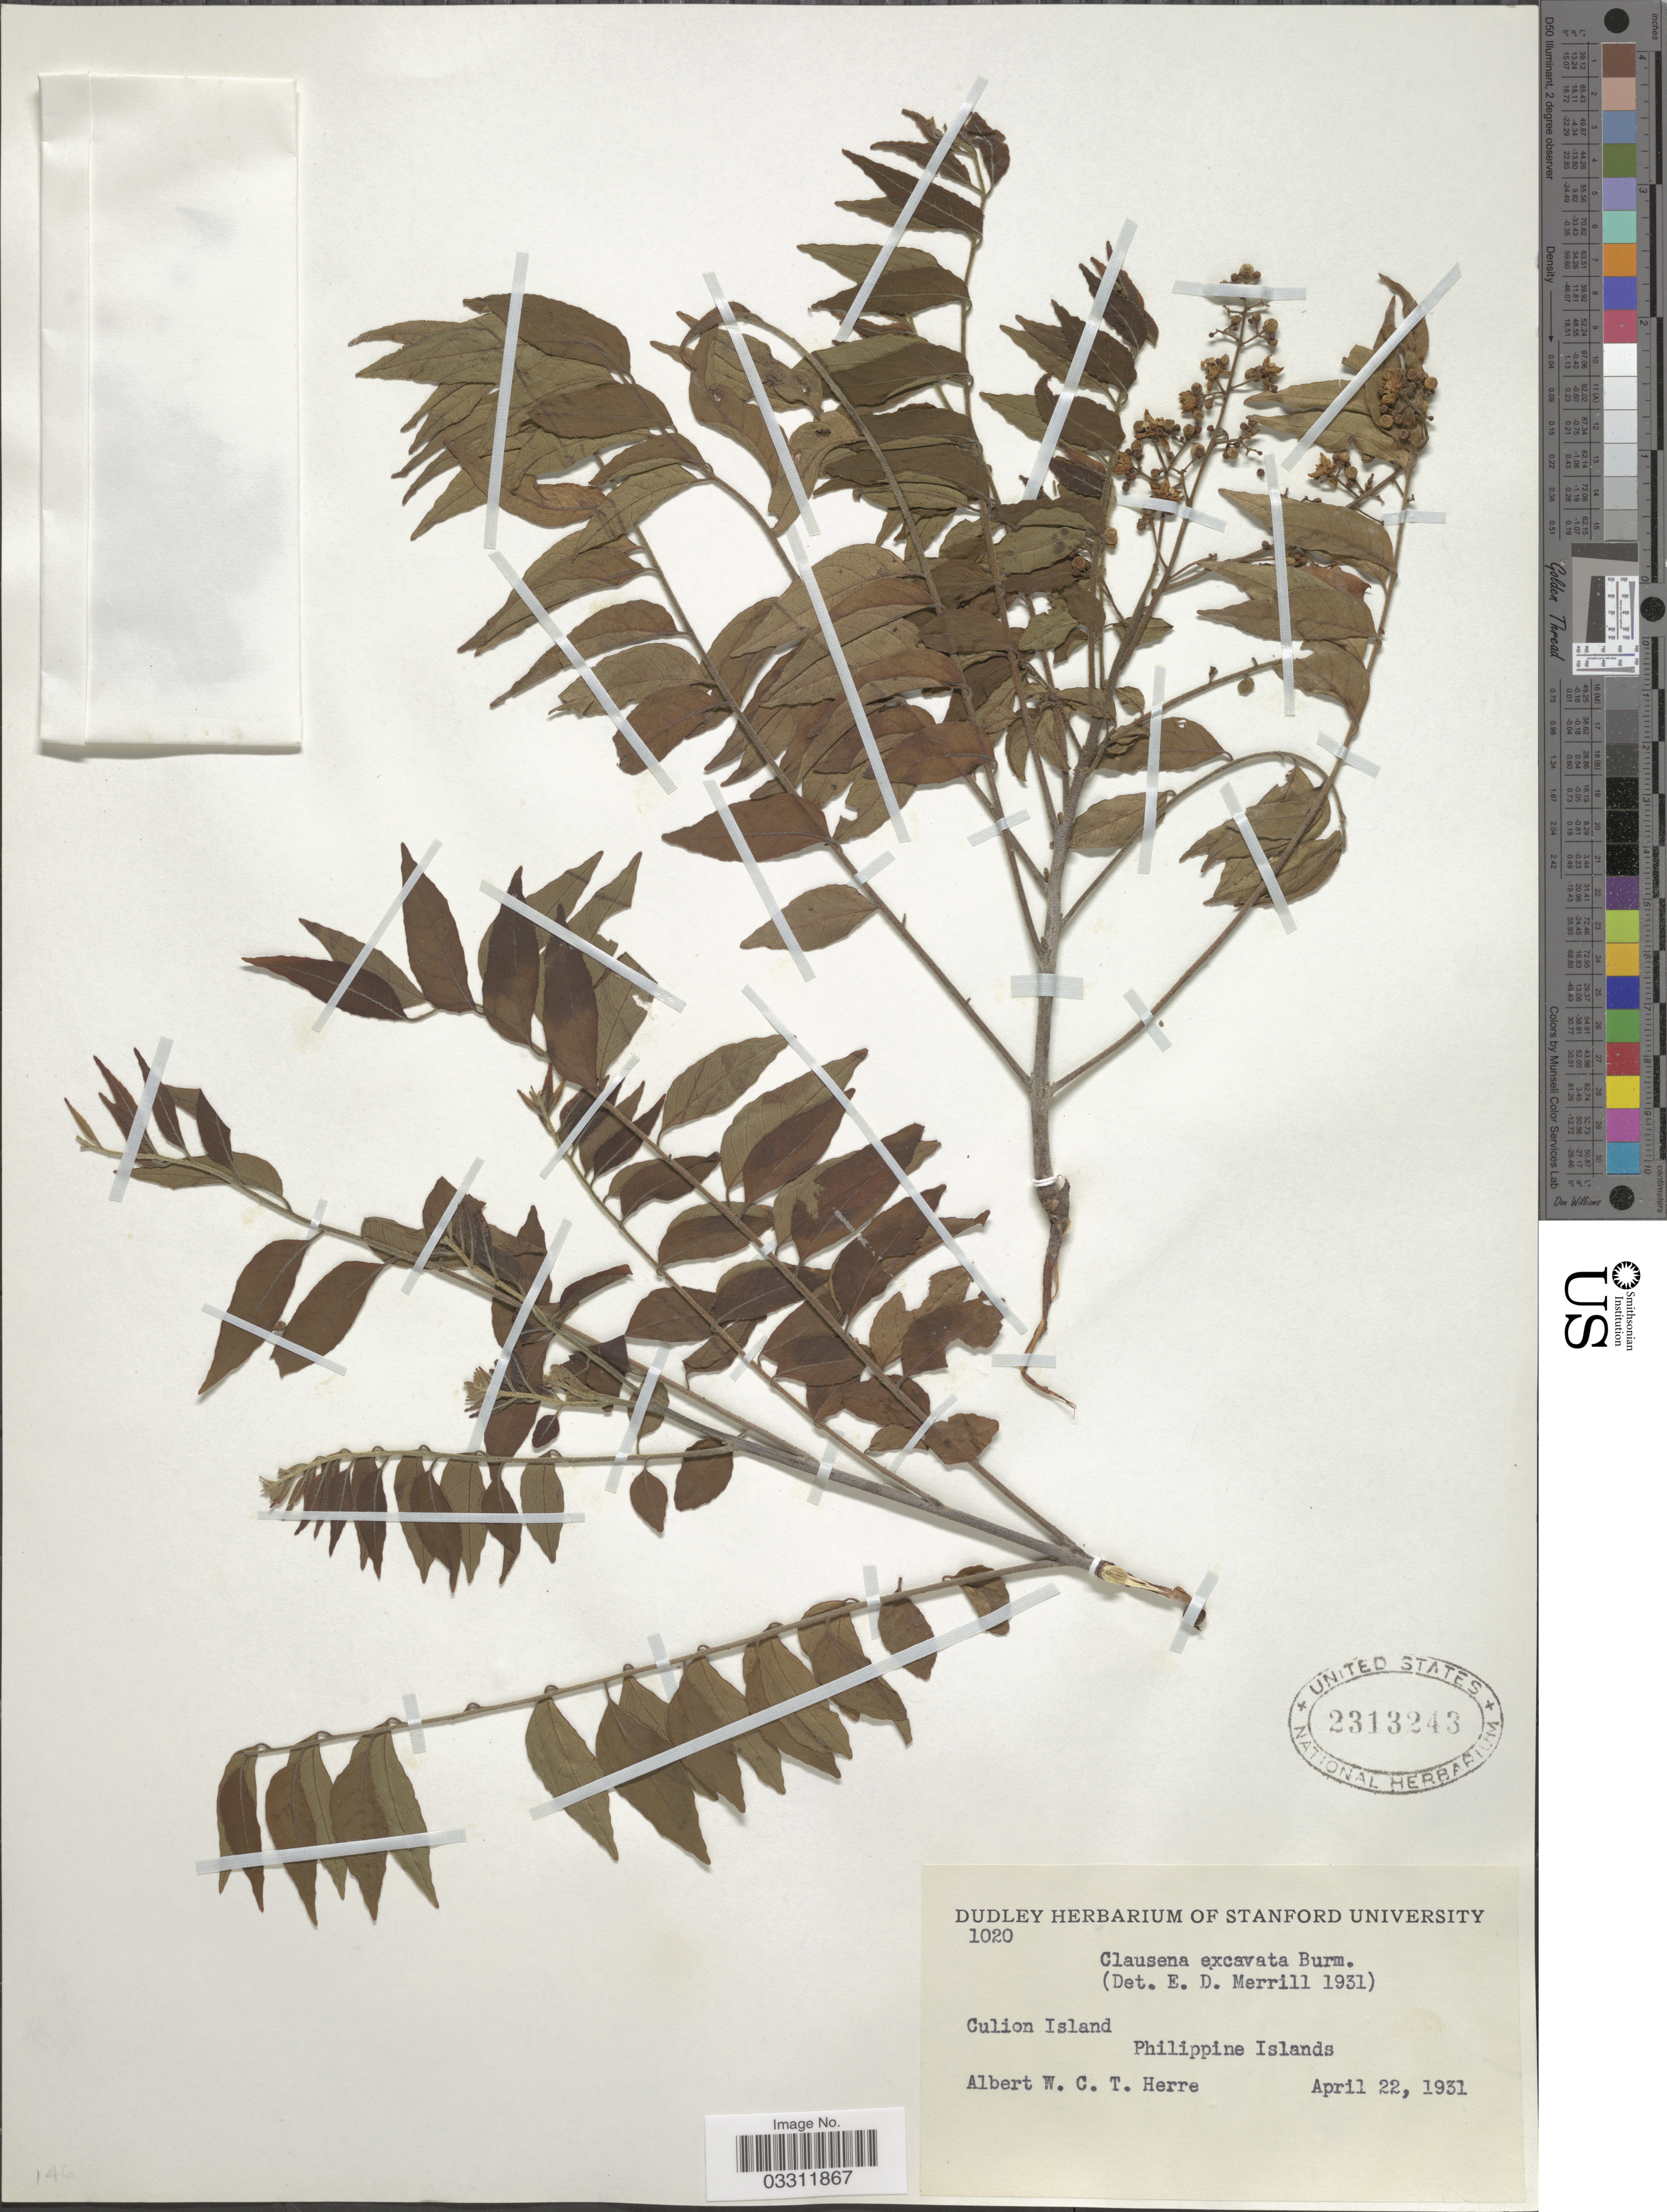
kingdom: Plantae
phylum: Tracheophyta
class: Magnoliopsida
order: Sapindales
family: Rutaceae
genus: Clausena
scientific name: Clausena excavata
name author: Burm. f.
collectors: A. W. Herre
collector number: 1020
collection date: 1931-04-22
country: Philippines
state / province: Mimaropa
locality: Culion Island. Philippine Islands.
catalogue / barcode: US 2313243